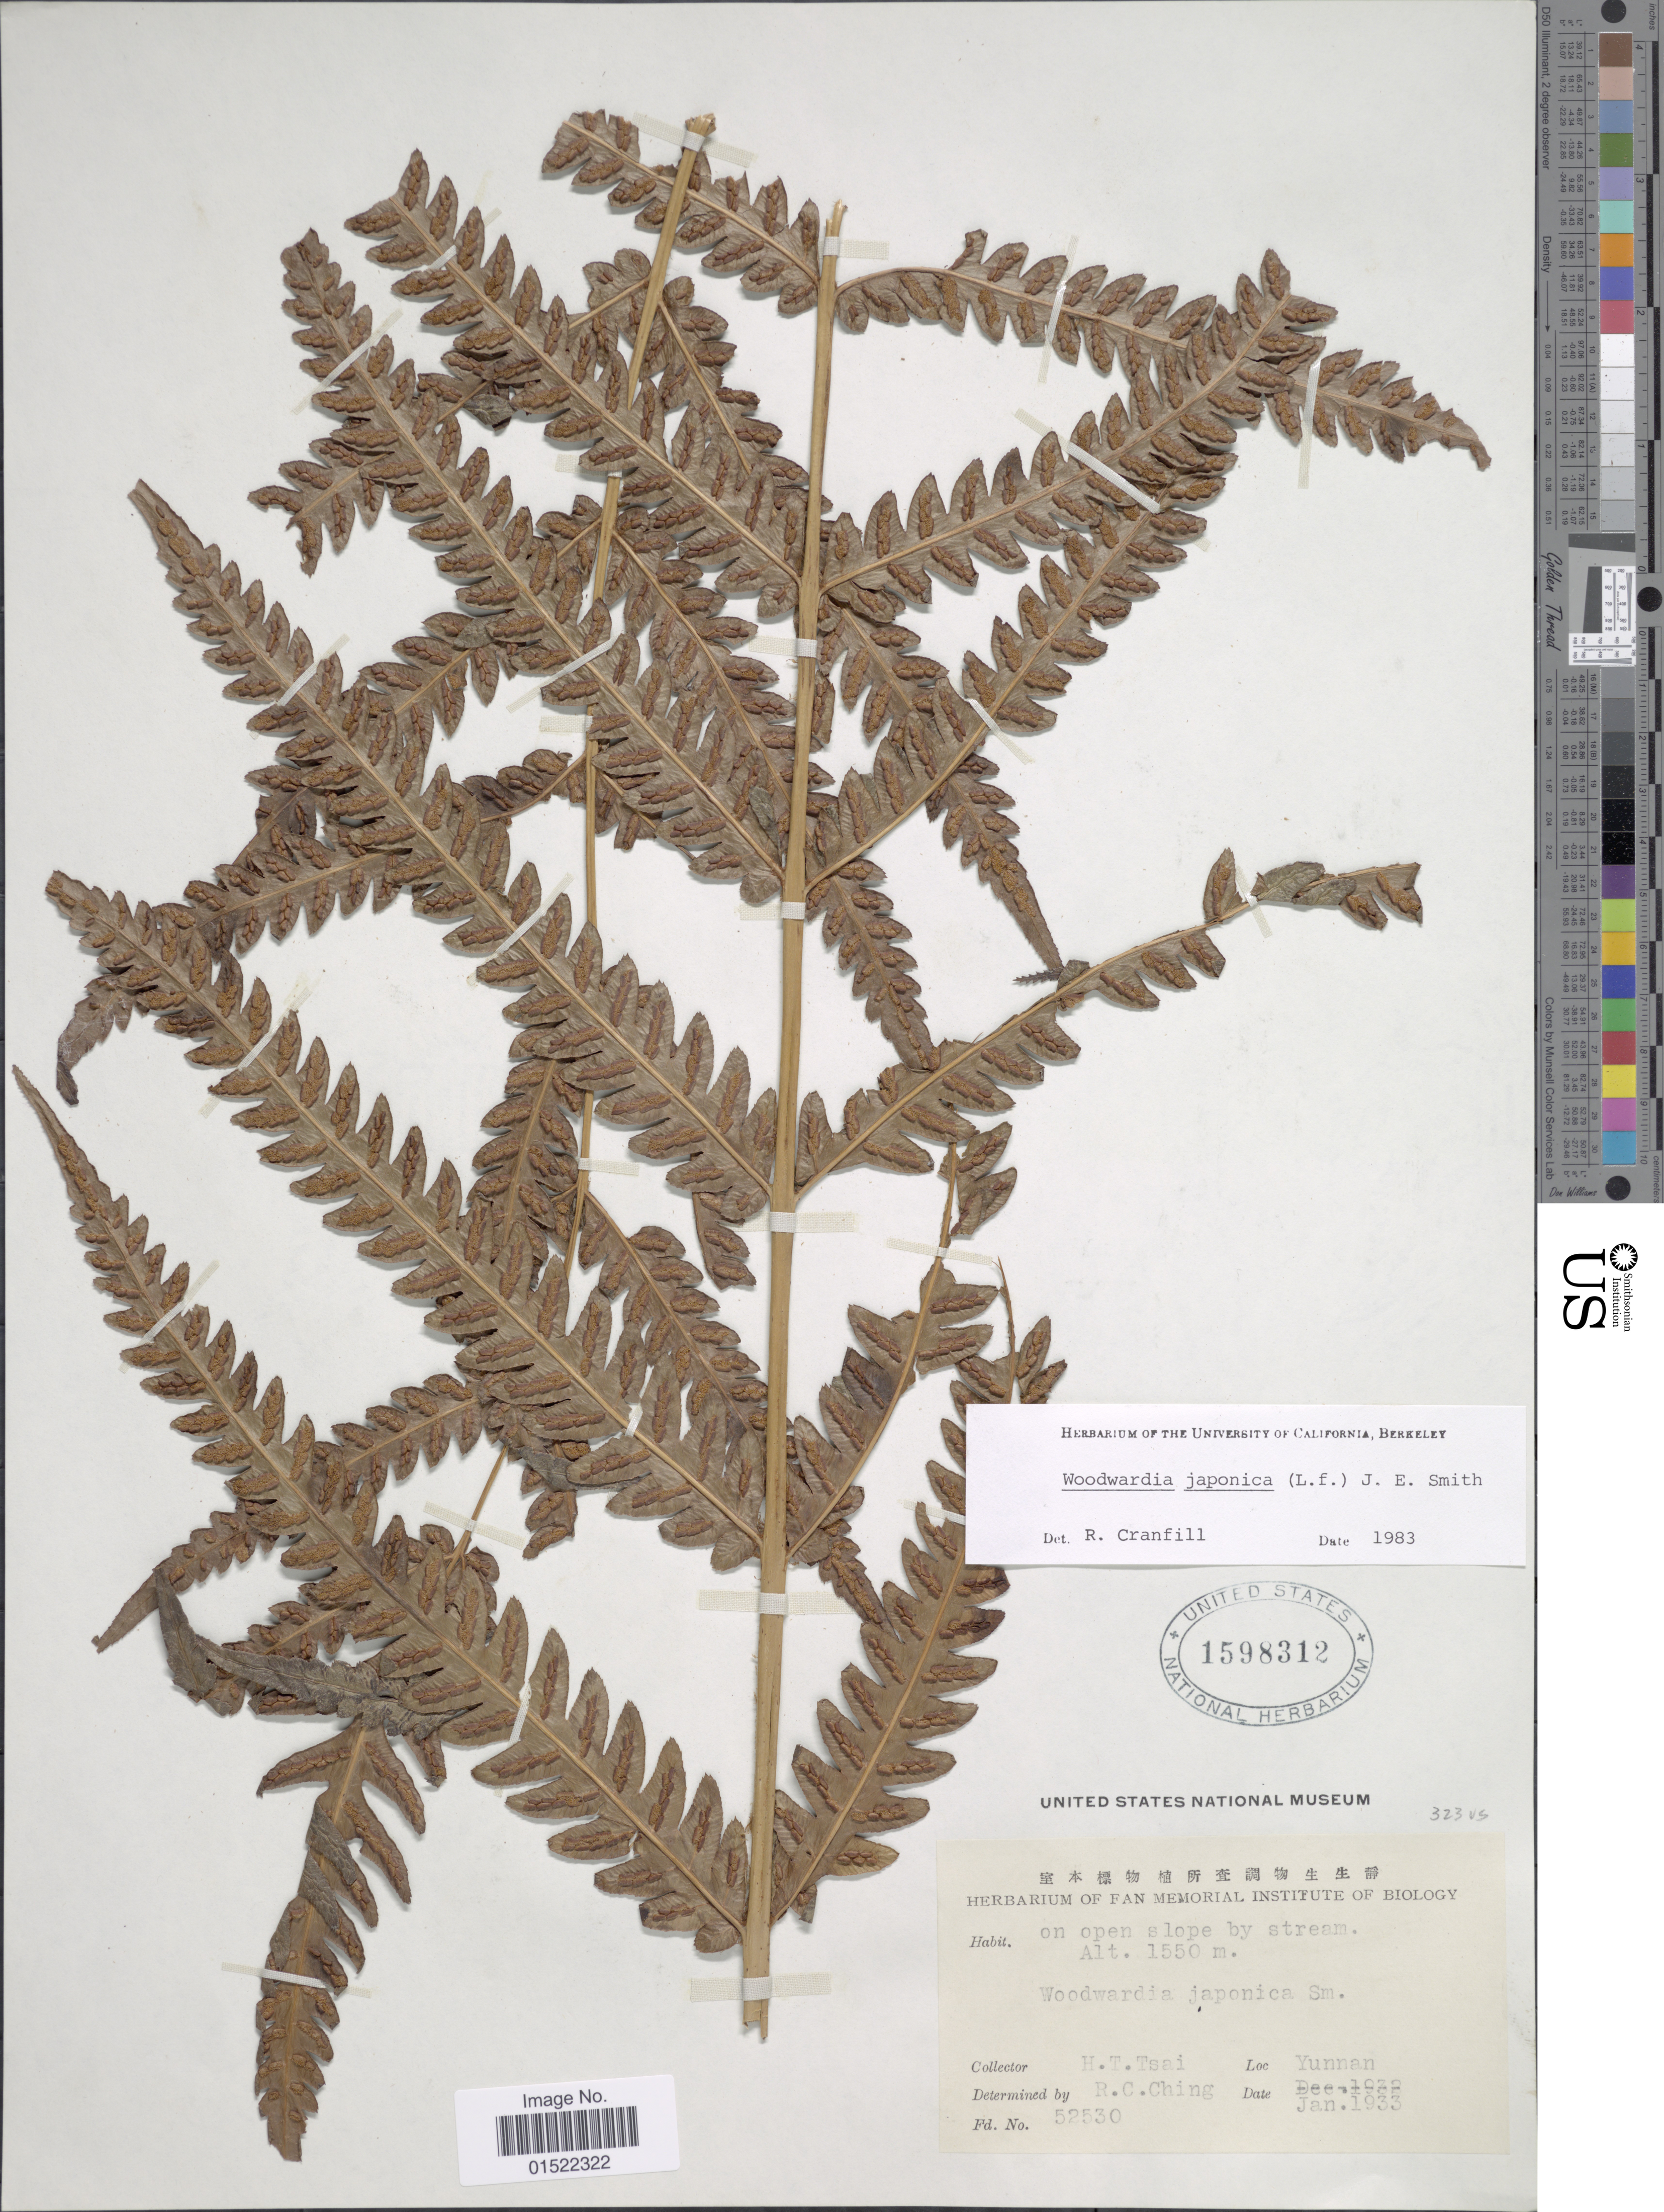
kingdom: Plantae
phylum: Tracheophyta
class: Polypodiopsida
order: Polypodiales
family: Blechnaceae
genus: Woodwardia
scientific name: Woodwardia japonica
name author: (L. f.) Sm.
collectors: H. Tsai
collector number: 52530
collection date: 1933-01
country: China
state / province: Yunnan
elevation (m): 1550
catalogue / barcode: US 1598312